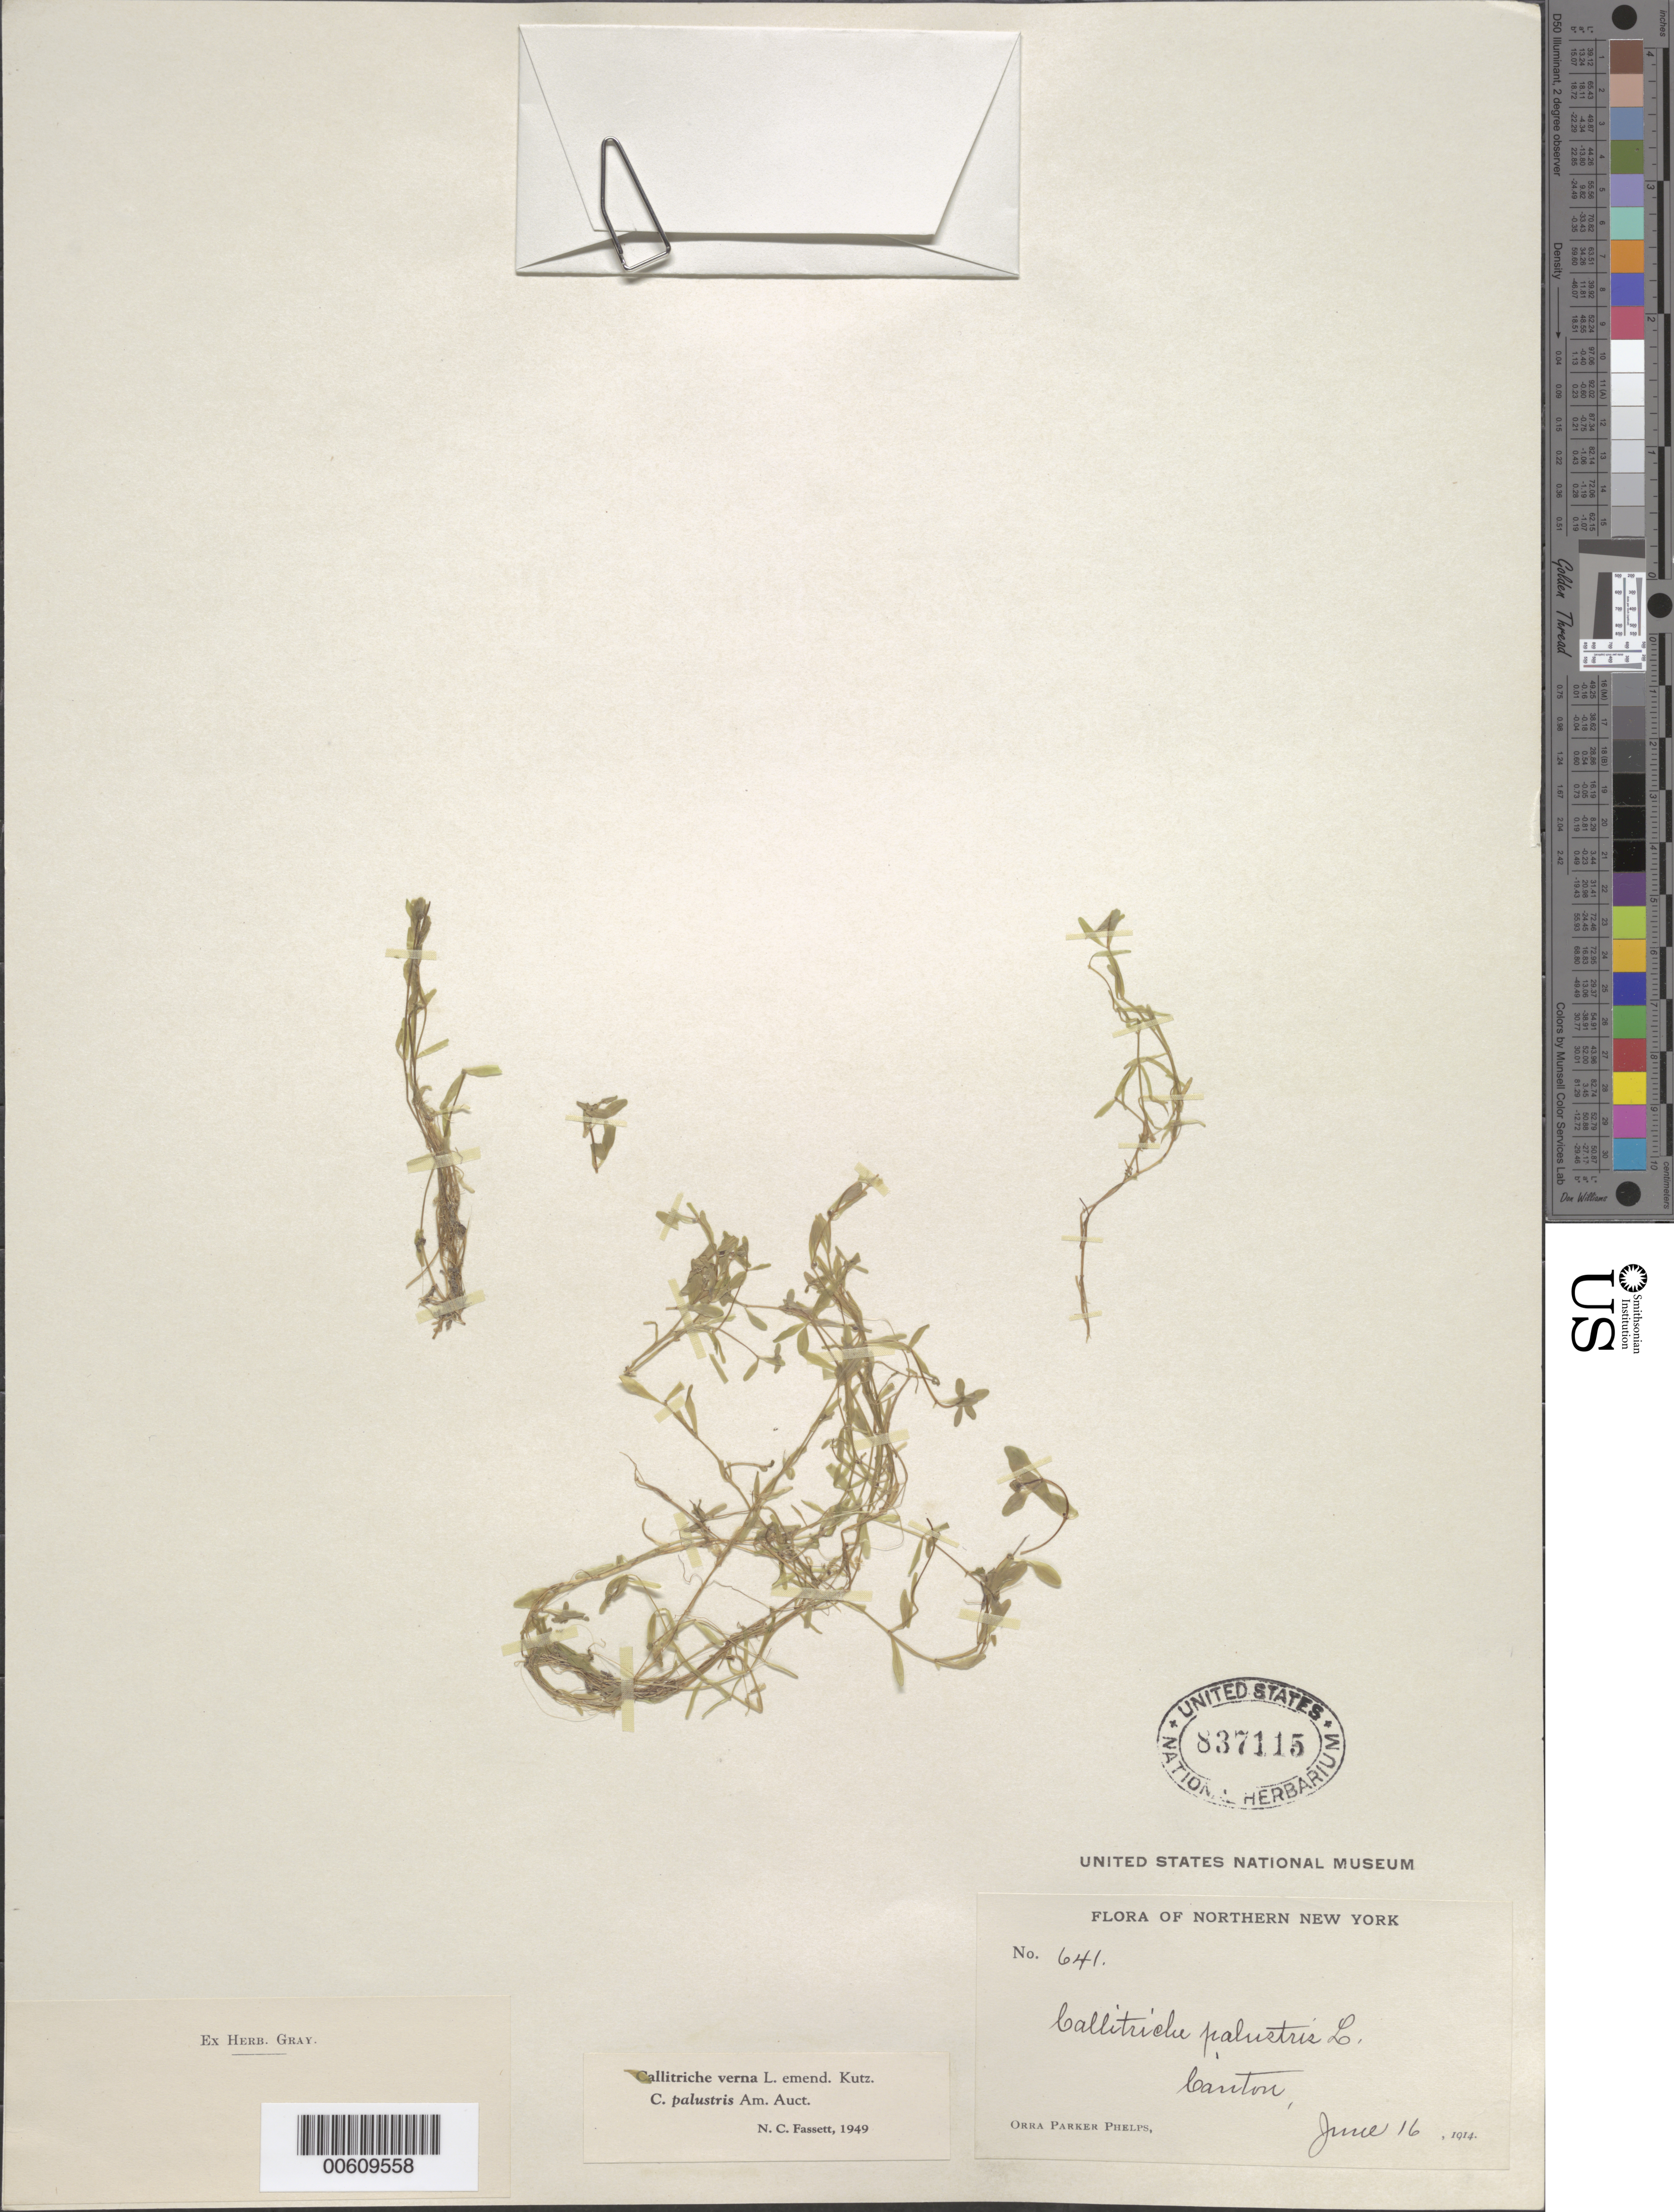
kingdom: Plantae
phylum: Tracheophyta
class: Magnoliopsida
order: Lamiales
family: Plantaginaceae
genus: Callitriche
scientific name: Callitriche verna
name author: L.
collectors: O. P. Phelps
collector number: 641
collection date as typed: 16 Jun 1914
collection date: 1914-06-16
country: United States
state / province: New York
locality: Canton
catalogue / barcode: US 837115